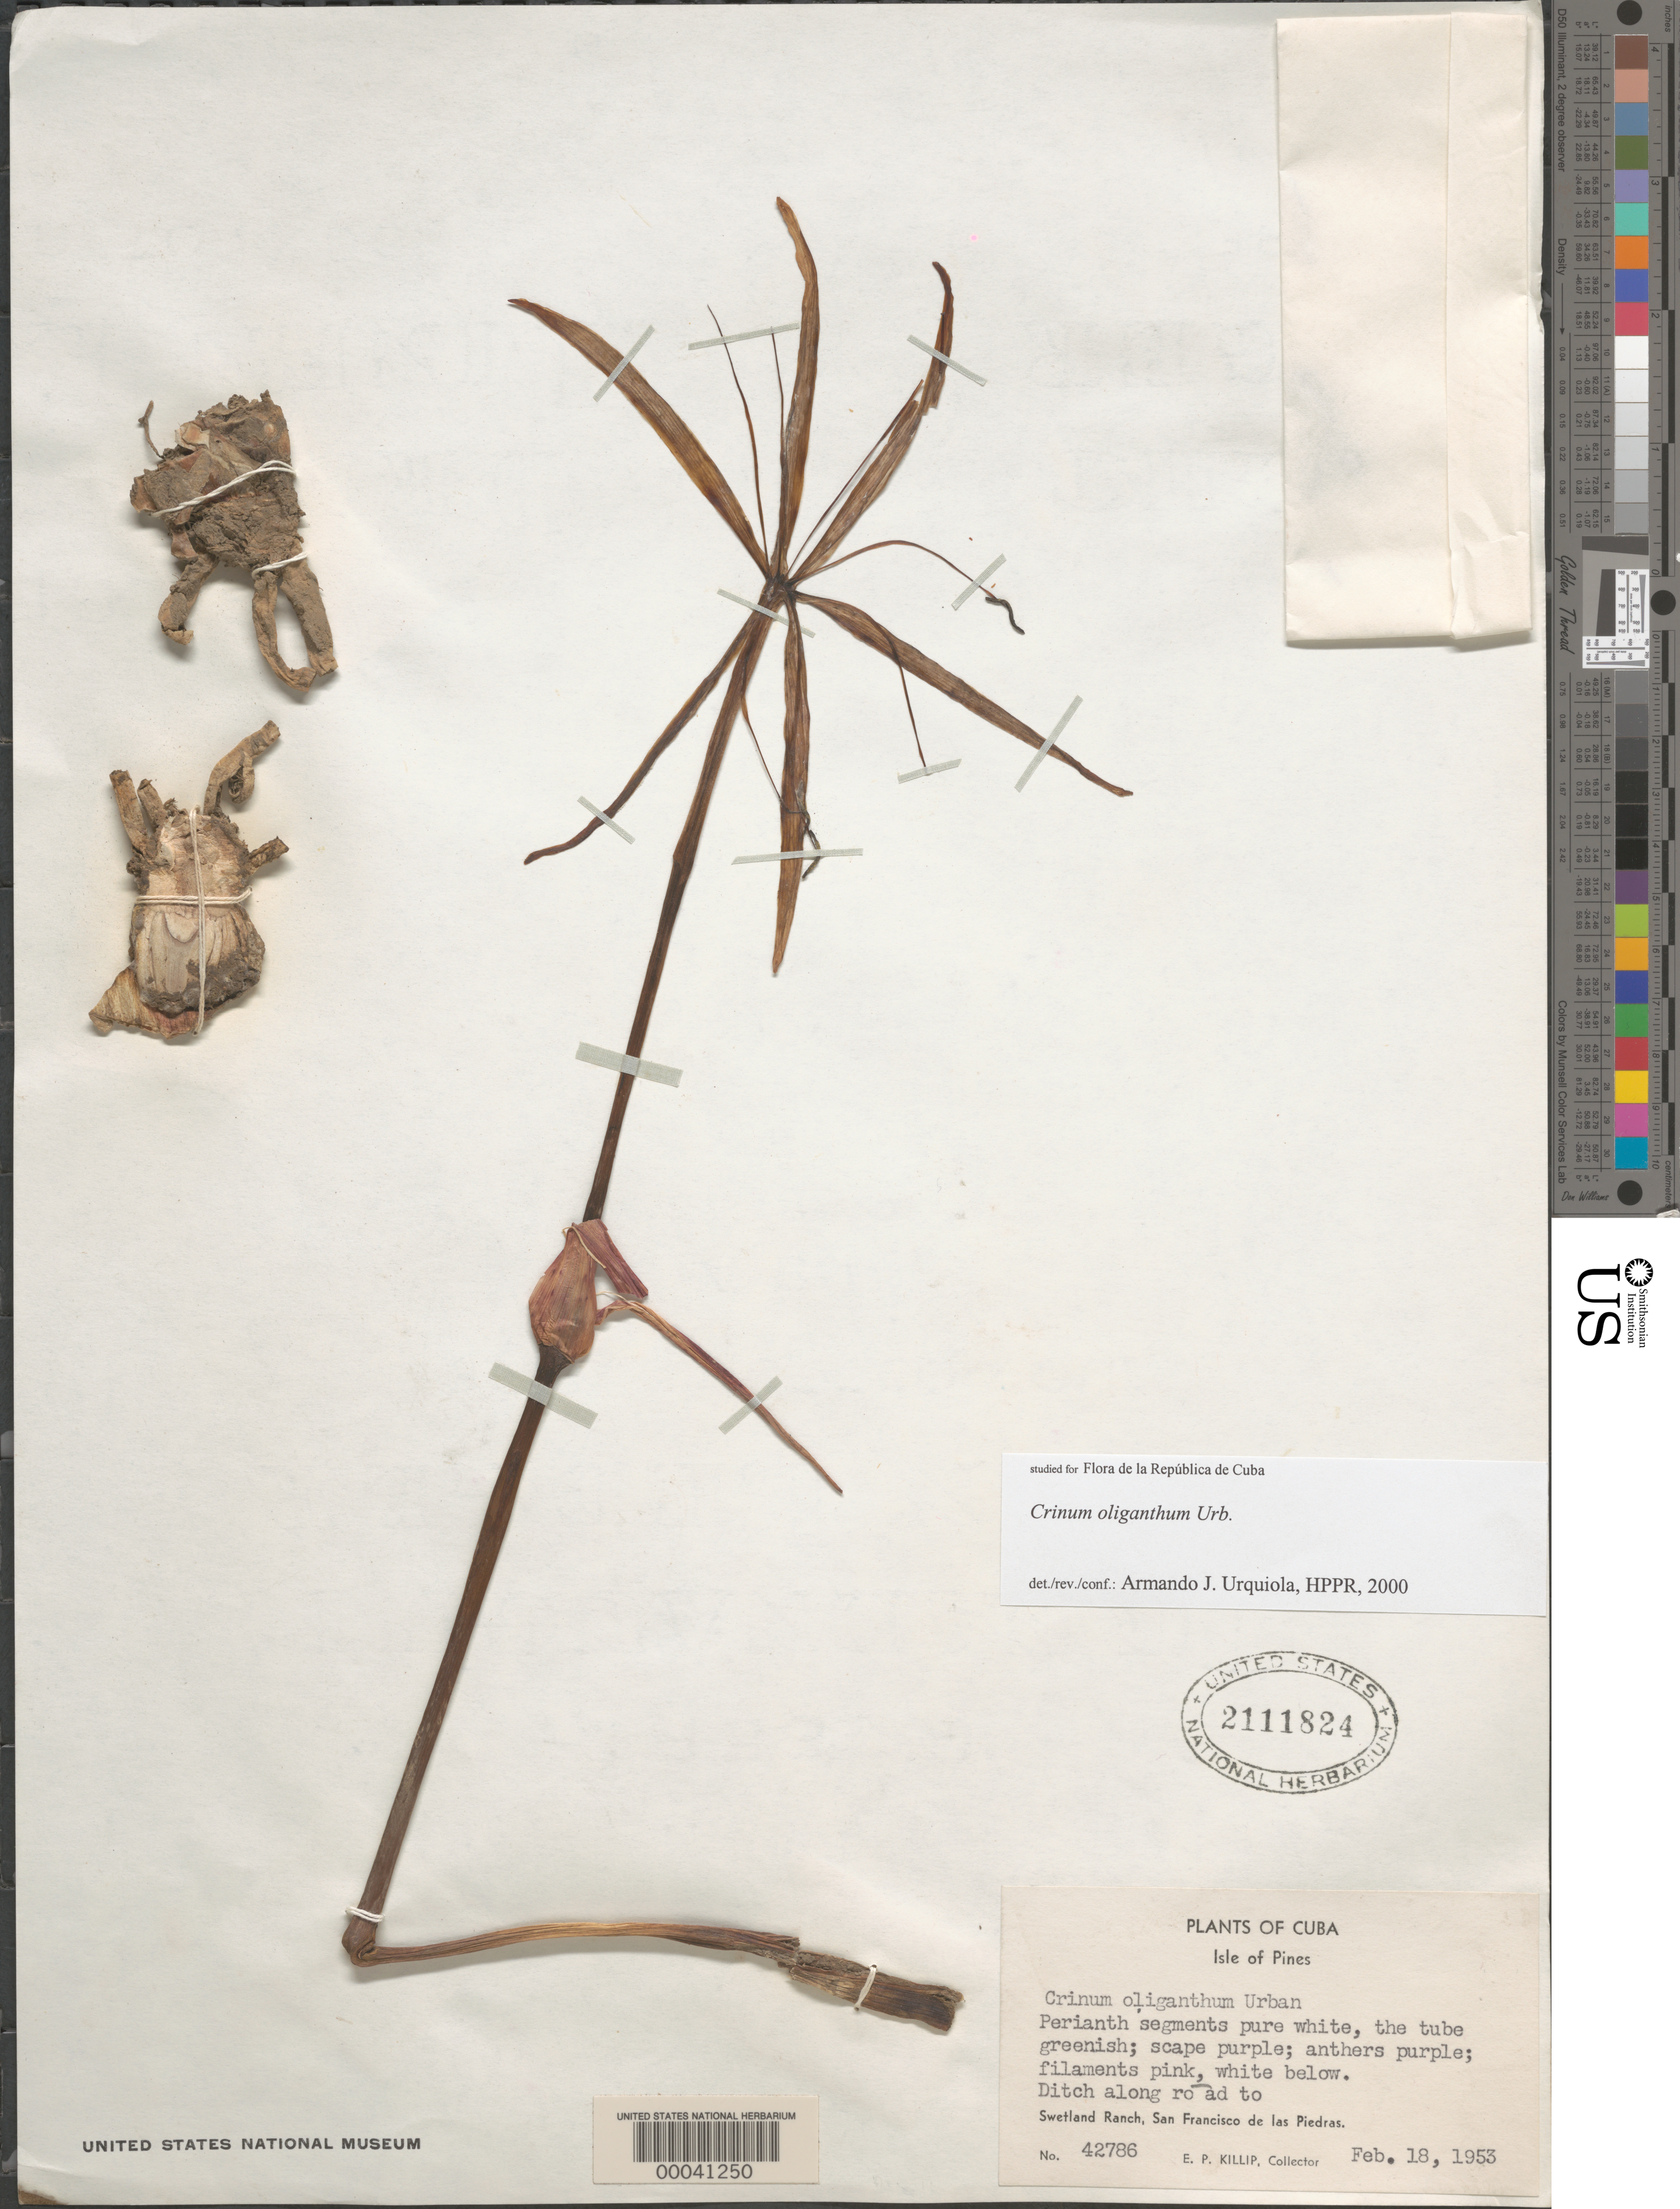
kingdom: Plantae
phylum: Tracheophyta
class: Liliopsida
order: Asparagales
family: Amaryllidaceae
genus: Crinum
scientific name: Crinum oliganthum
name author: Urb.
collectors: E. P. Killip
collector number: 42786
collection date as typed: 18 Feb 1953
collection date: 1953-02-18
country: Cuba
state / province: Isla de La Juventud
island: Isla de La Juventud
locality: San francisco de las piedras, along road to swetland ranch. [province originally recorded as la habana, isla de pinos mun.]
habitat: Roadside ditch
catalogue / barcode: US 2111824